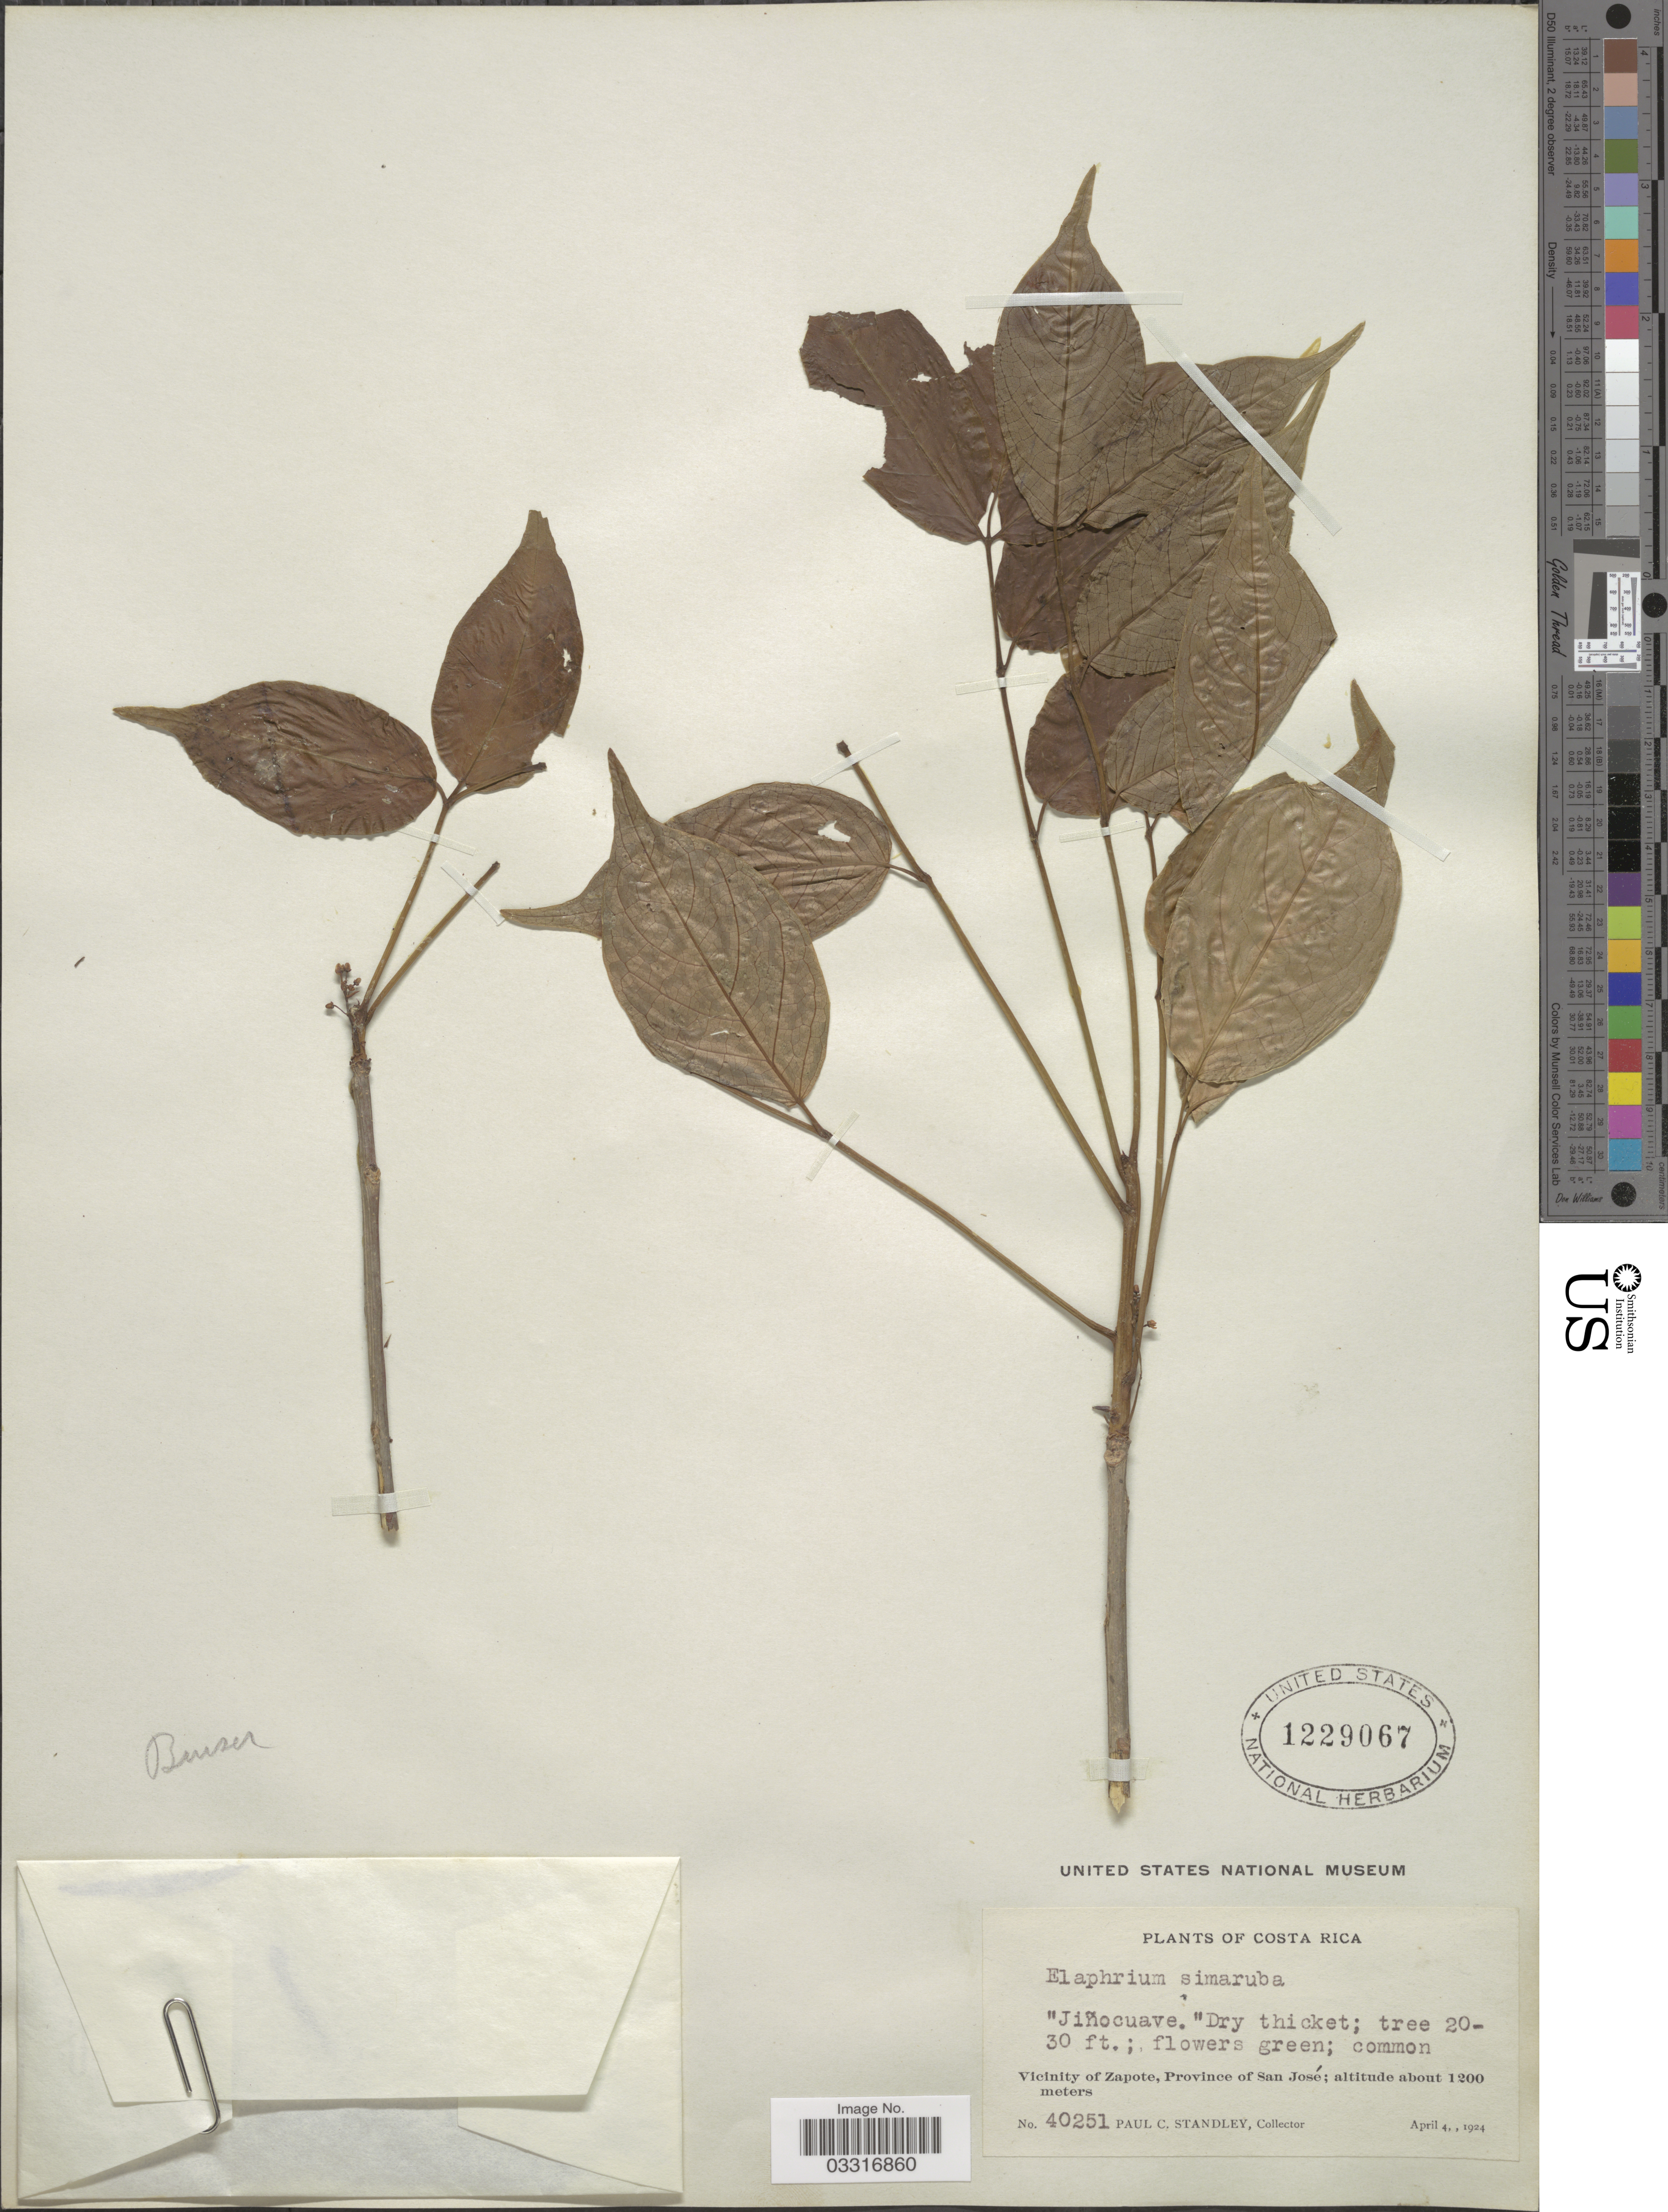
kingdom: Plantae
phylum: Tracheophyta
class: Magnoliopsida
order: Sapindales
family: Burseraceae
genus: Bursera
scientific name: Bursera simaruba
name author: (L.) Sarg.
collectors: P. C. Standley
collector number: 40251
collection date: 1924-04-04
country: Costa Rica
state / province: San José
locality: Vicinity of Zapote.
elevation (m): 1200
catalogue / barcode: US 1229067